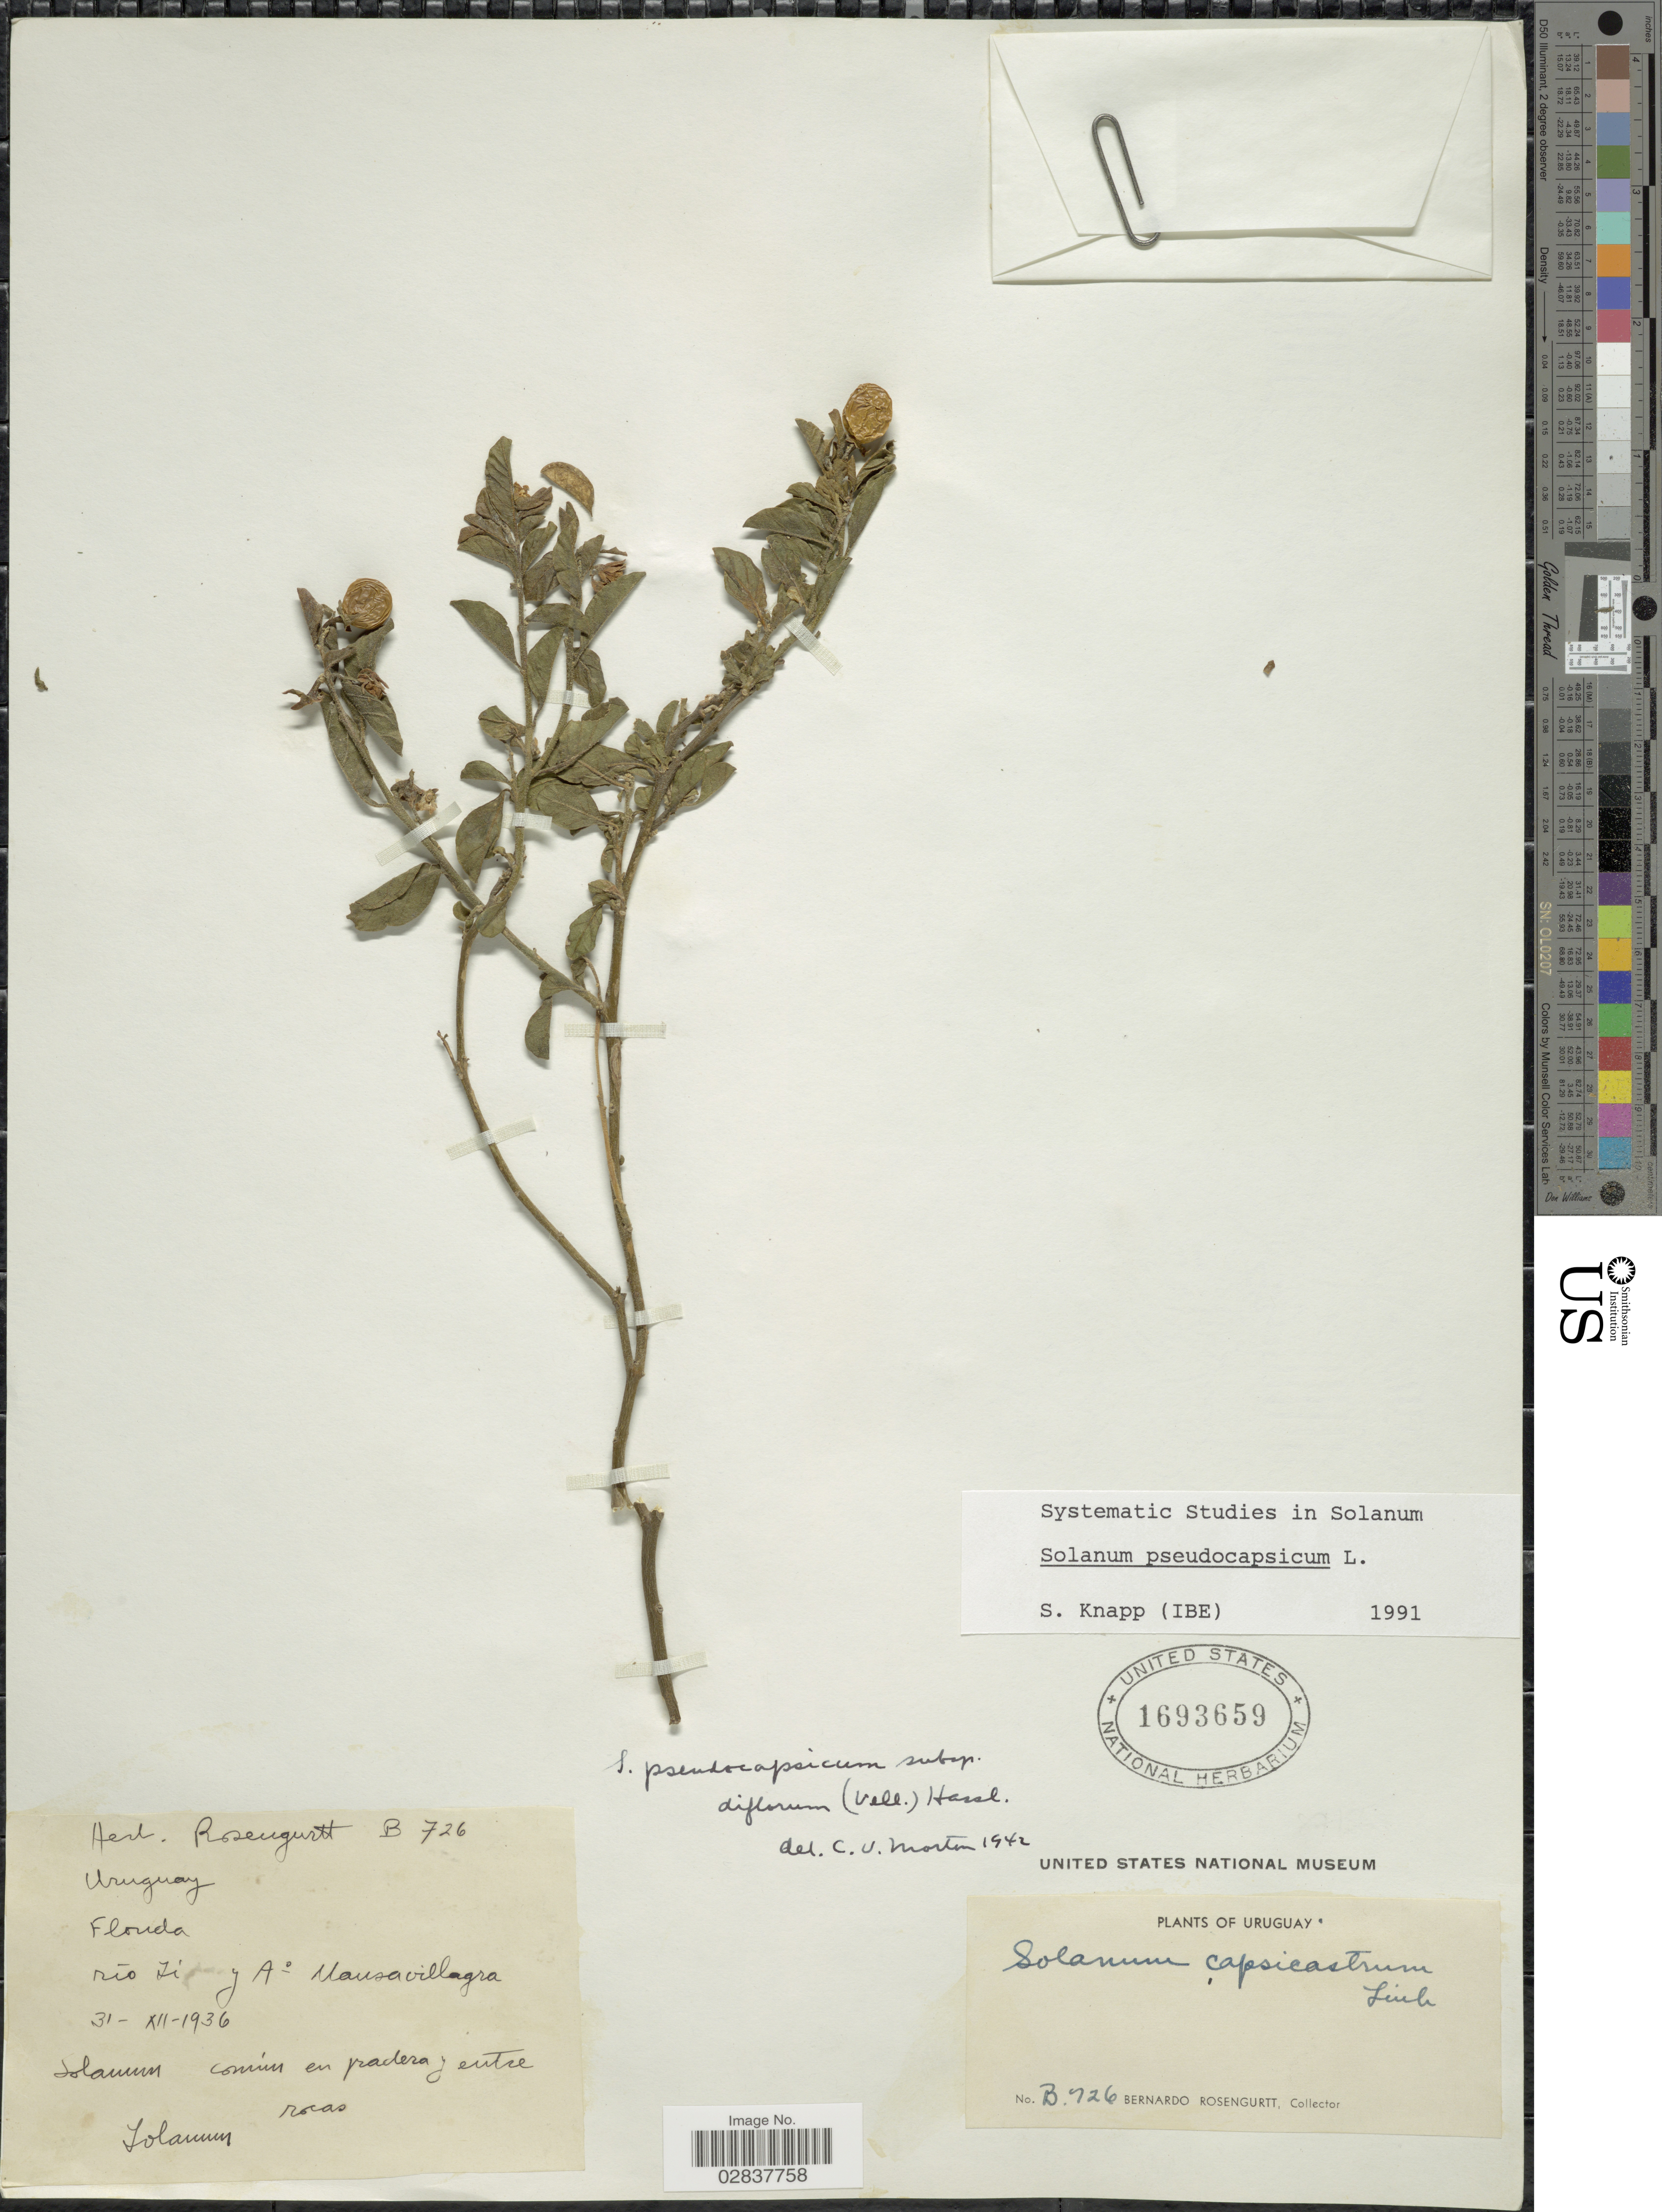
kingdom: Plantae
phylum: Tracheophyta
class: Magnoliopsida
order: Solanales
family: Solanaceae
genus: Solanum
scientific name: Solanum pseudocapsicum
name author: L.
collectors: B. Rosengurtt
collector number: B.726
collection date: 1936-12-31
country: Uruguay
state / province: Florida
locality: Río Yi y A° Mansavillagra.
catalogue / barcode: US 1693659